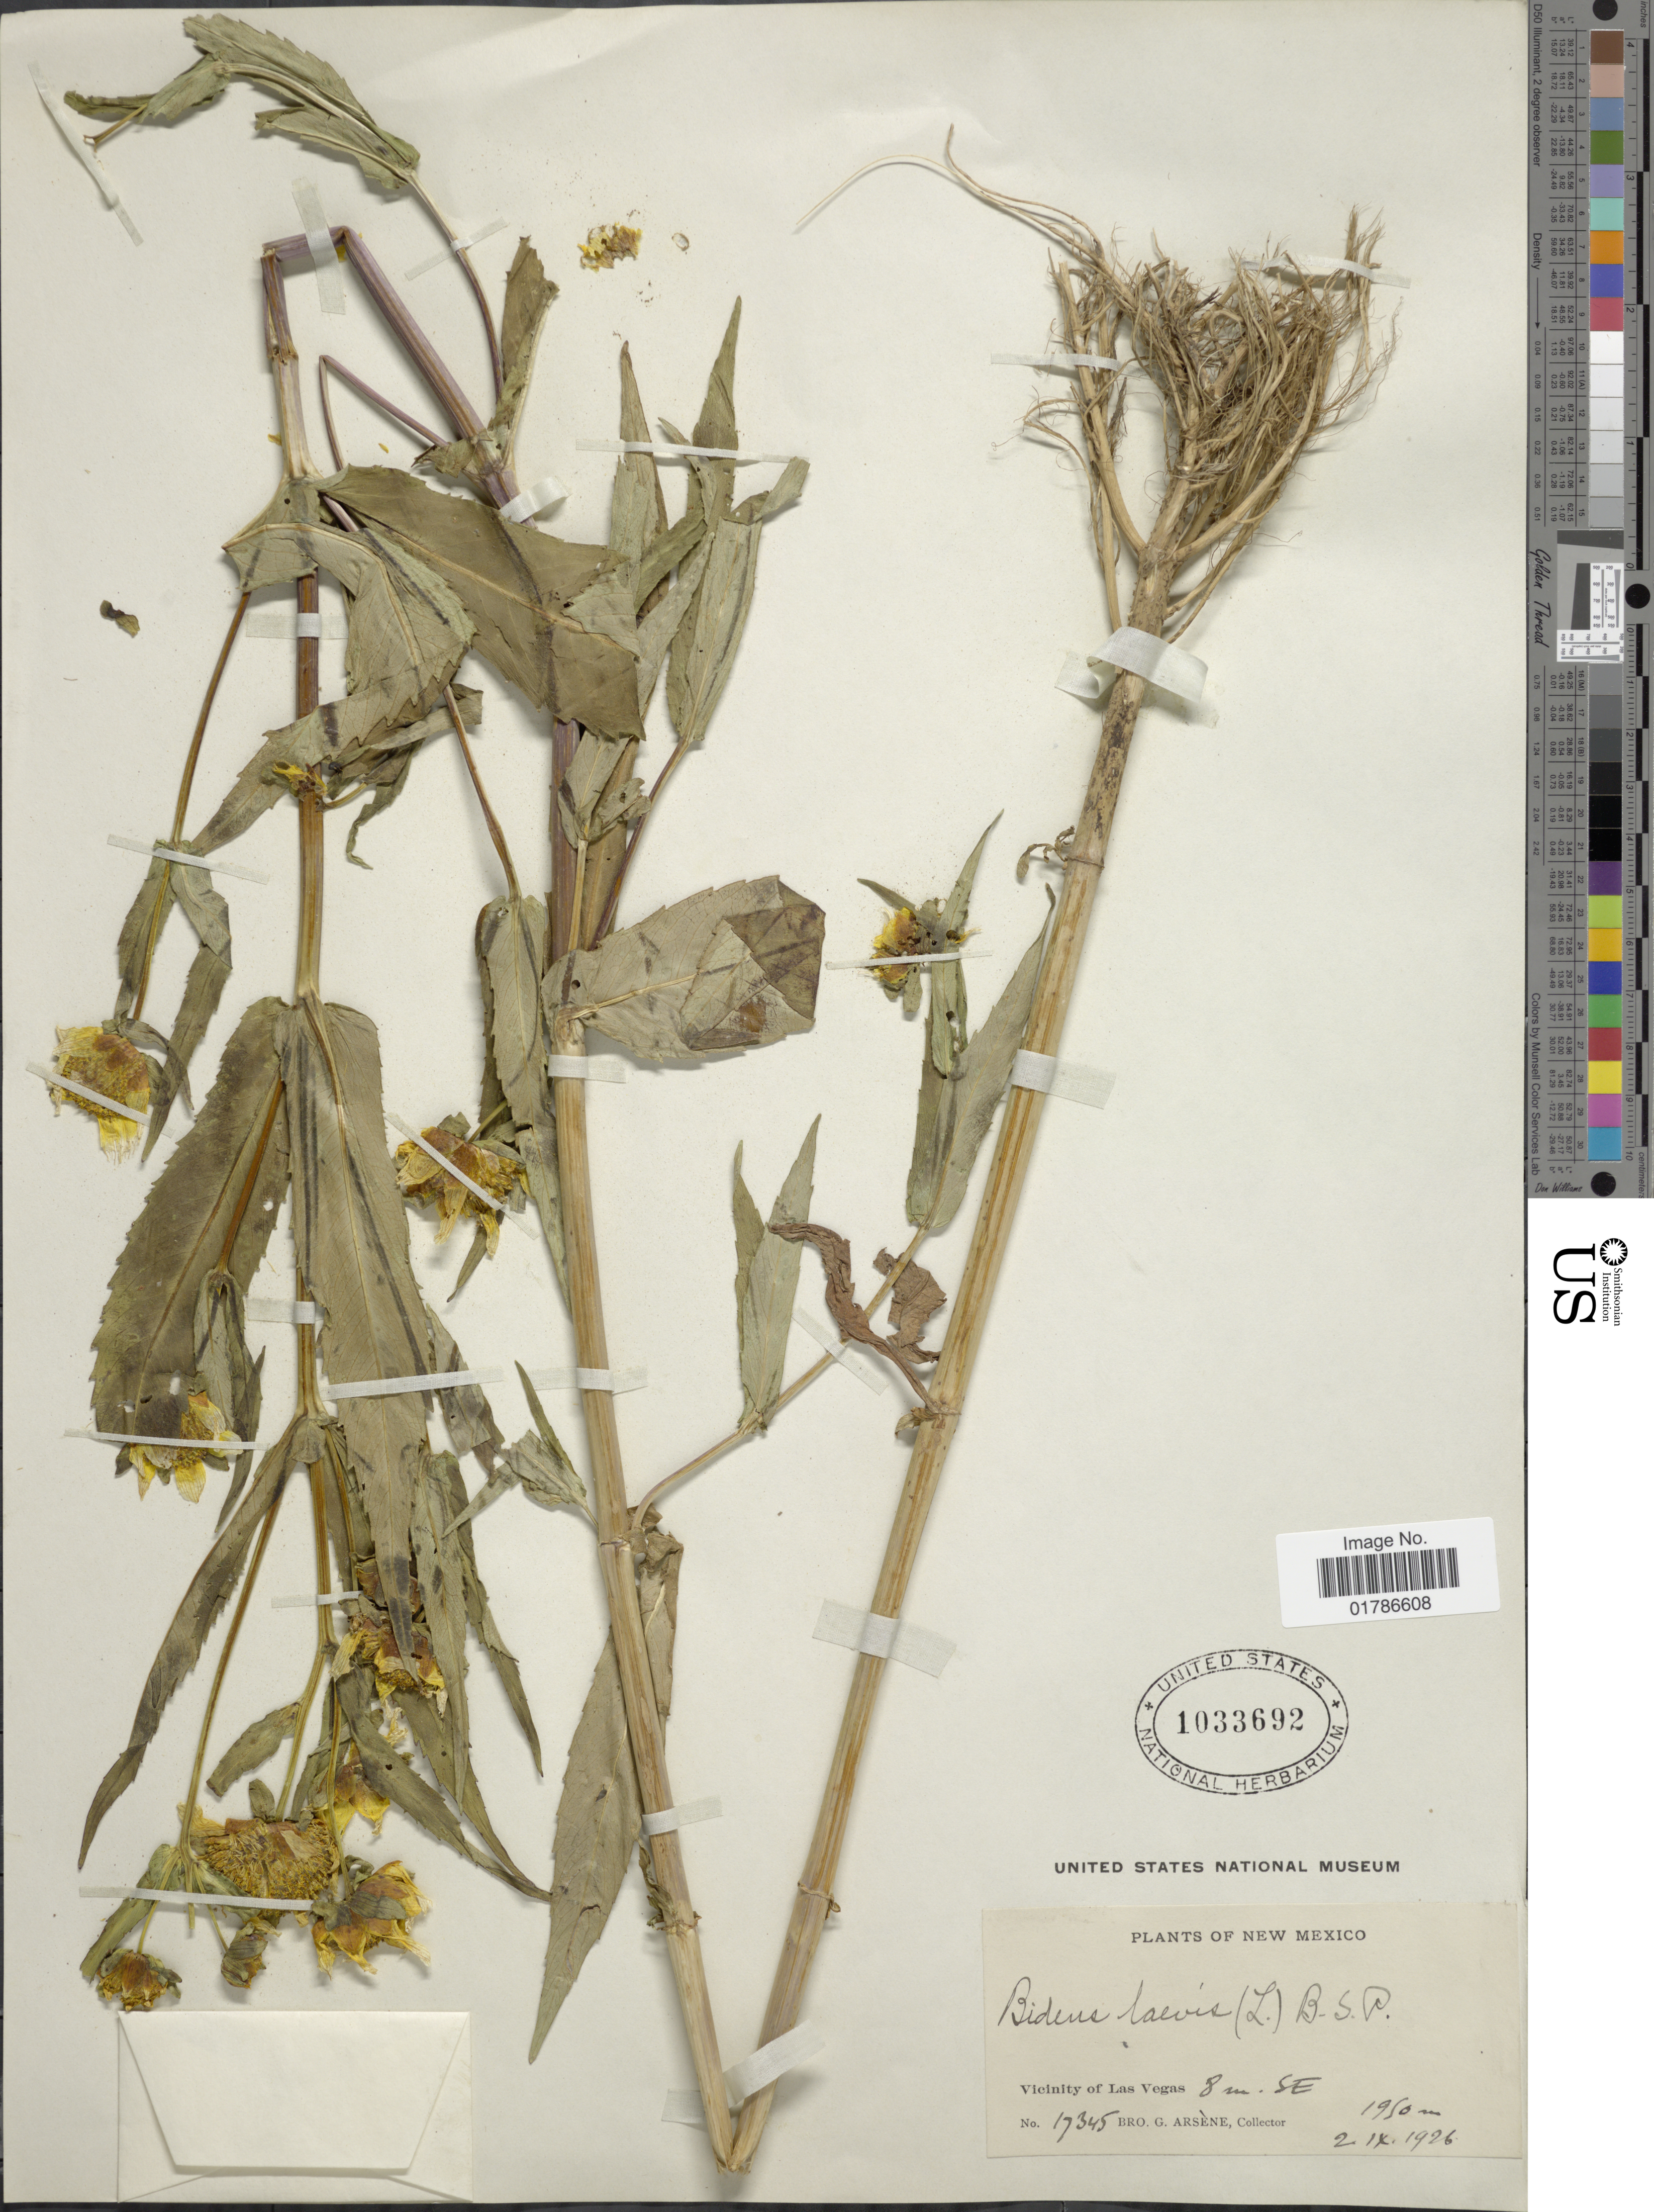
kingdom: Plantae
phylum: Tracheophyta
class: Magnoliopsida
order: Asterales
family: Asteraceae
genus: Bidens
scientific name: Bidens laevis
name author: (L.) Britton, Stearns & Poggenb.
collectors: Bro. G. Arsène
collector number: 17345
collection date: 1926-09-02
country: United States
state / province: New Mexico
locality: Vicinity of Las Vegas, 8m. SE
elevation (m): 1950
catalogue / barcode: US 1033692